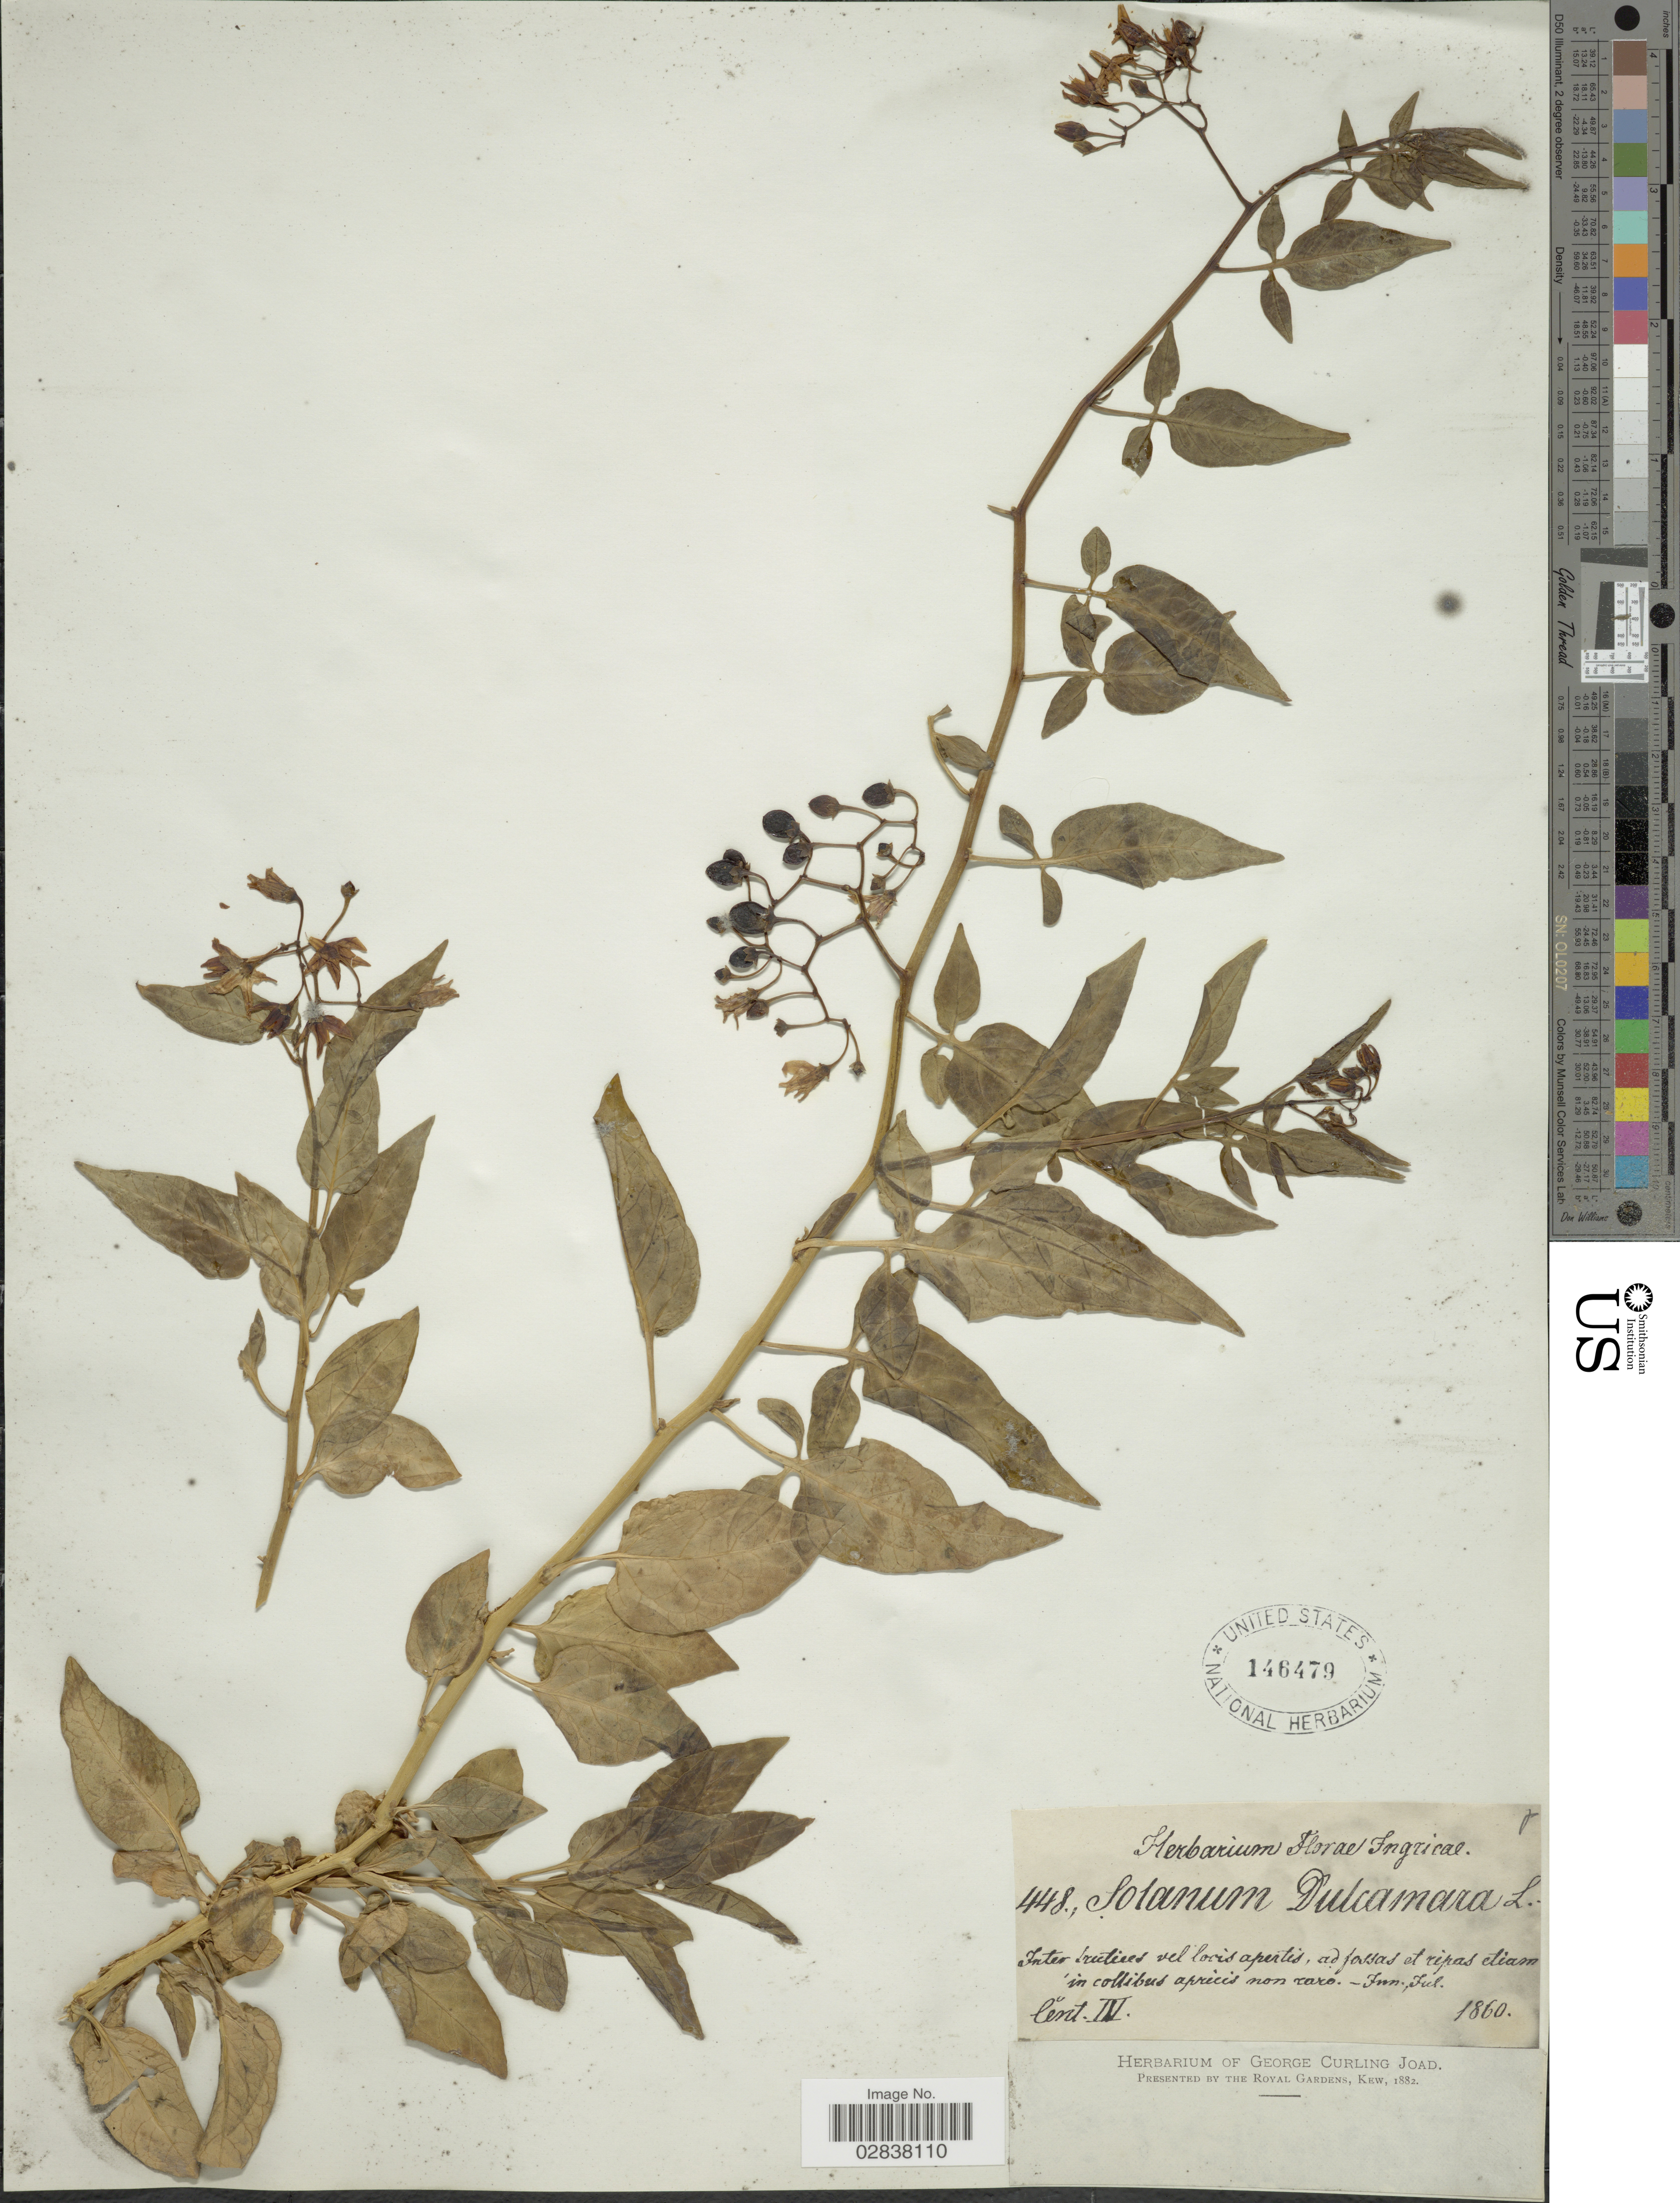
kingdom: Plantae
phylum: Tracheophyta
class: Magnoliopsida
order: Solanales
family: Solanaceae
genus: Solanum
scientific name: Solanum dulcamara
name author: L.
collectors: ex herb. George Curling Joad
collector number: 448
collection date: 1860-06/1860-07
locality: Inter frutices vel locis apertis ad fossas et ripas etiam in collibus apricis non raro.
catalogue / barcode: US 146479